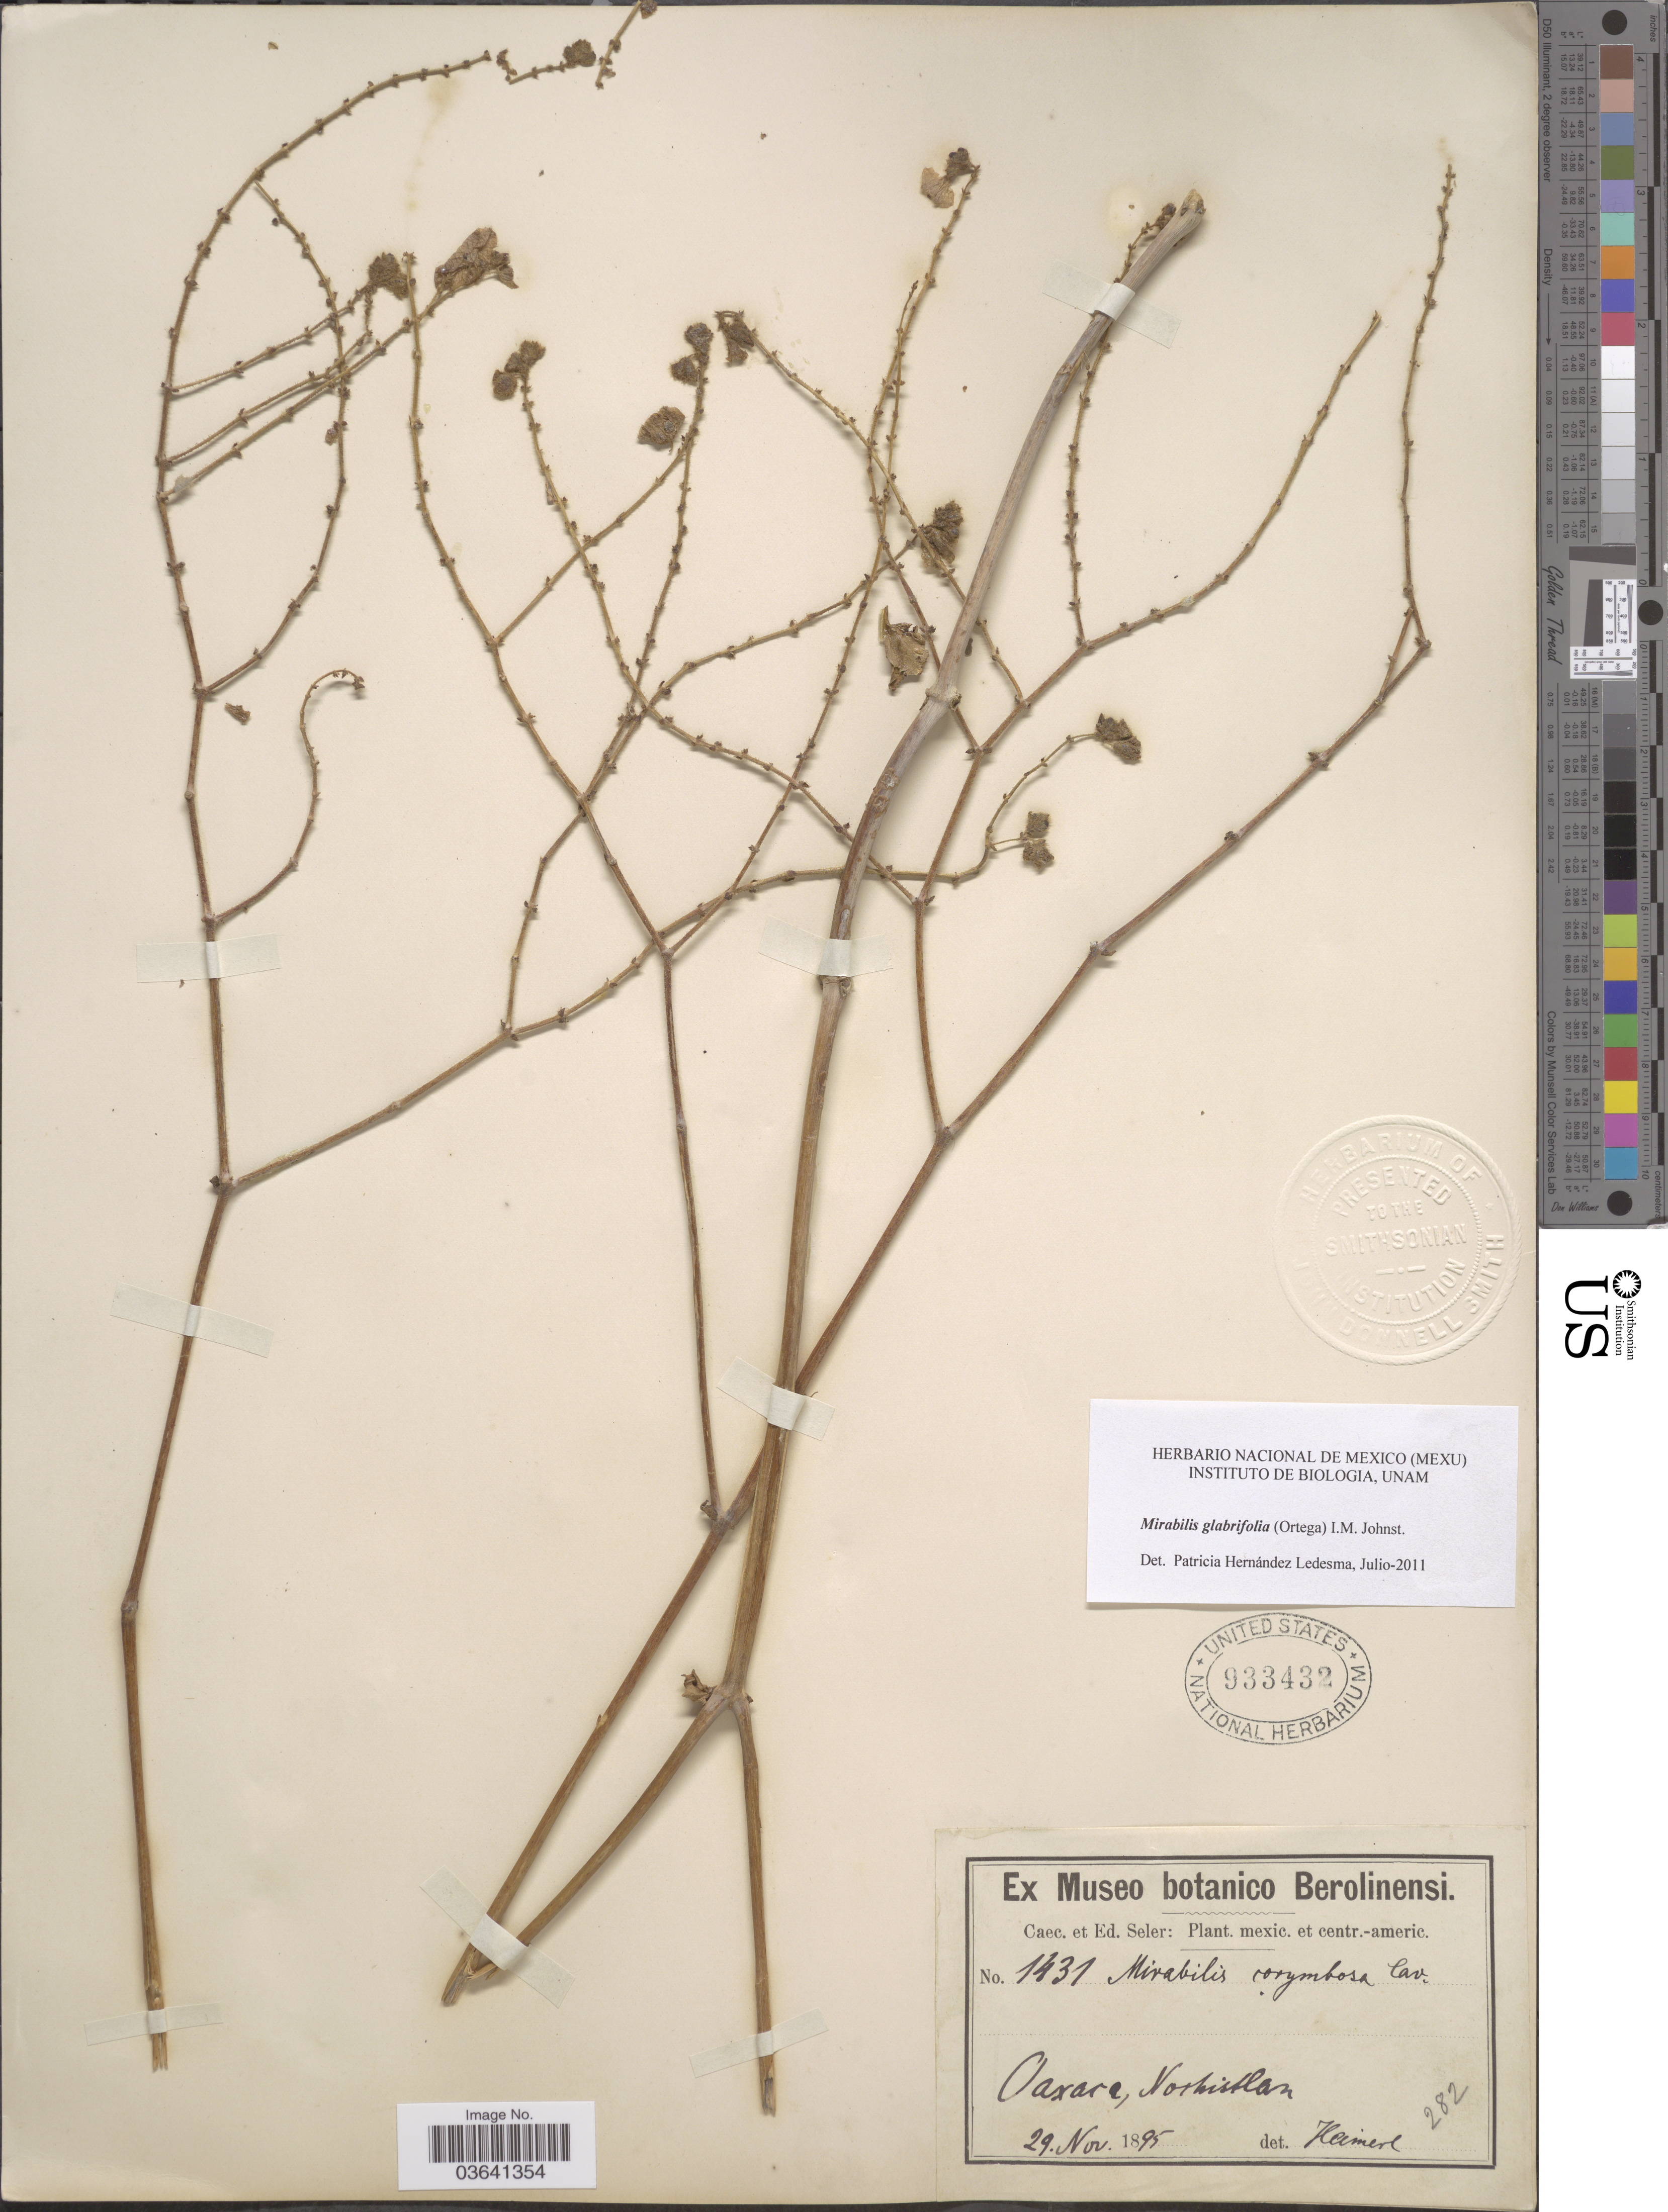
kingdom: Plantae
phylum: Tracheophyta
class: Magnoliopsida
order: Caryophyllales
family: Nyctaginaceae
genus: Mirabilis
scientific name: Mirabilis glabrifolia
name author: (Ort.) I.M. Johnst.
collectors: ex Caec. et Ed Seler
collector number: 1431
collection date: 1895-11-29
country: Mexico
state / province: Oaxaca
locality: Nochistlan.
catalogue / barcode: US 933432